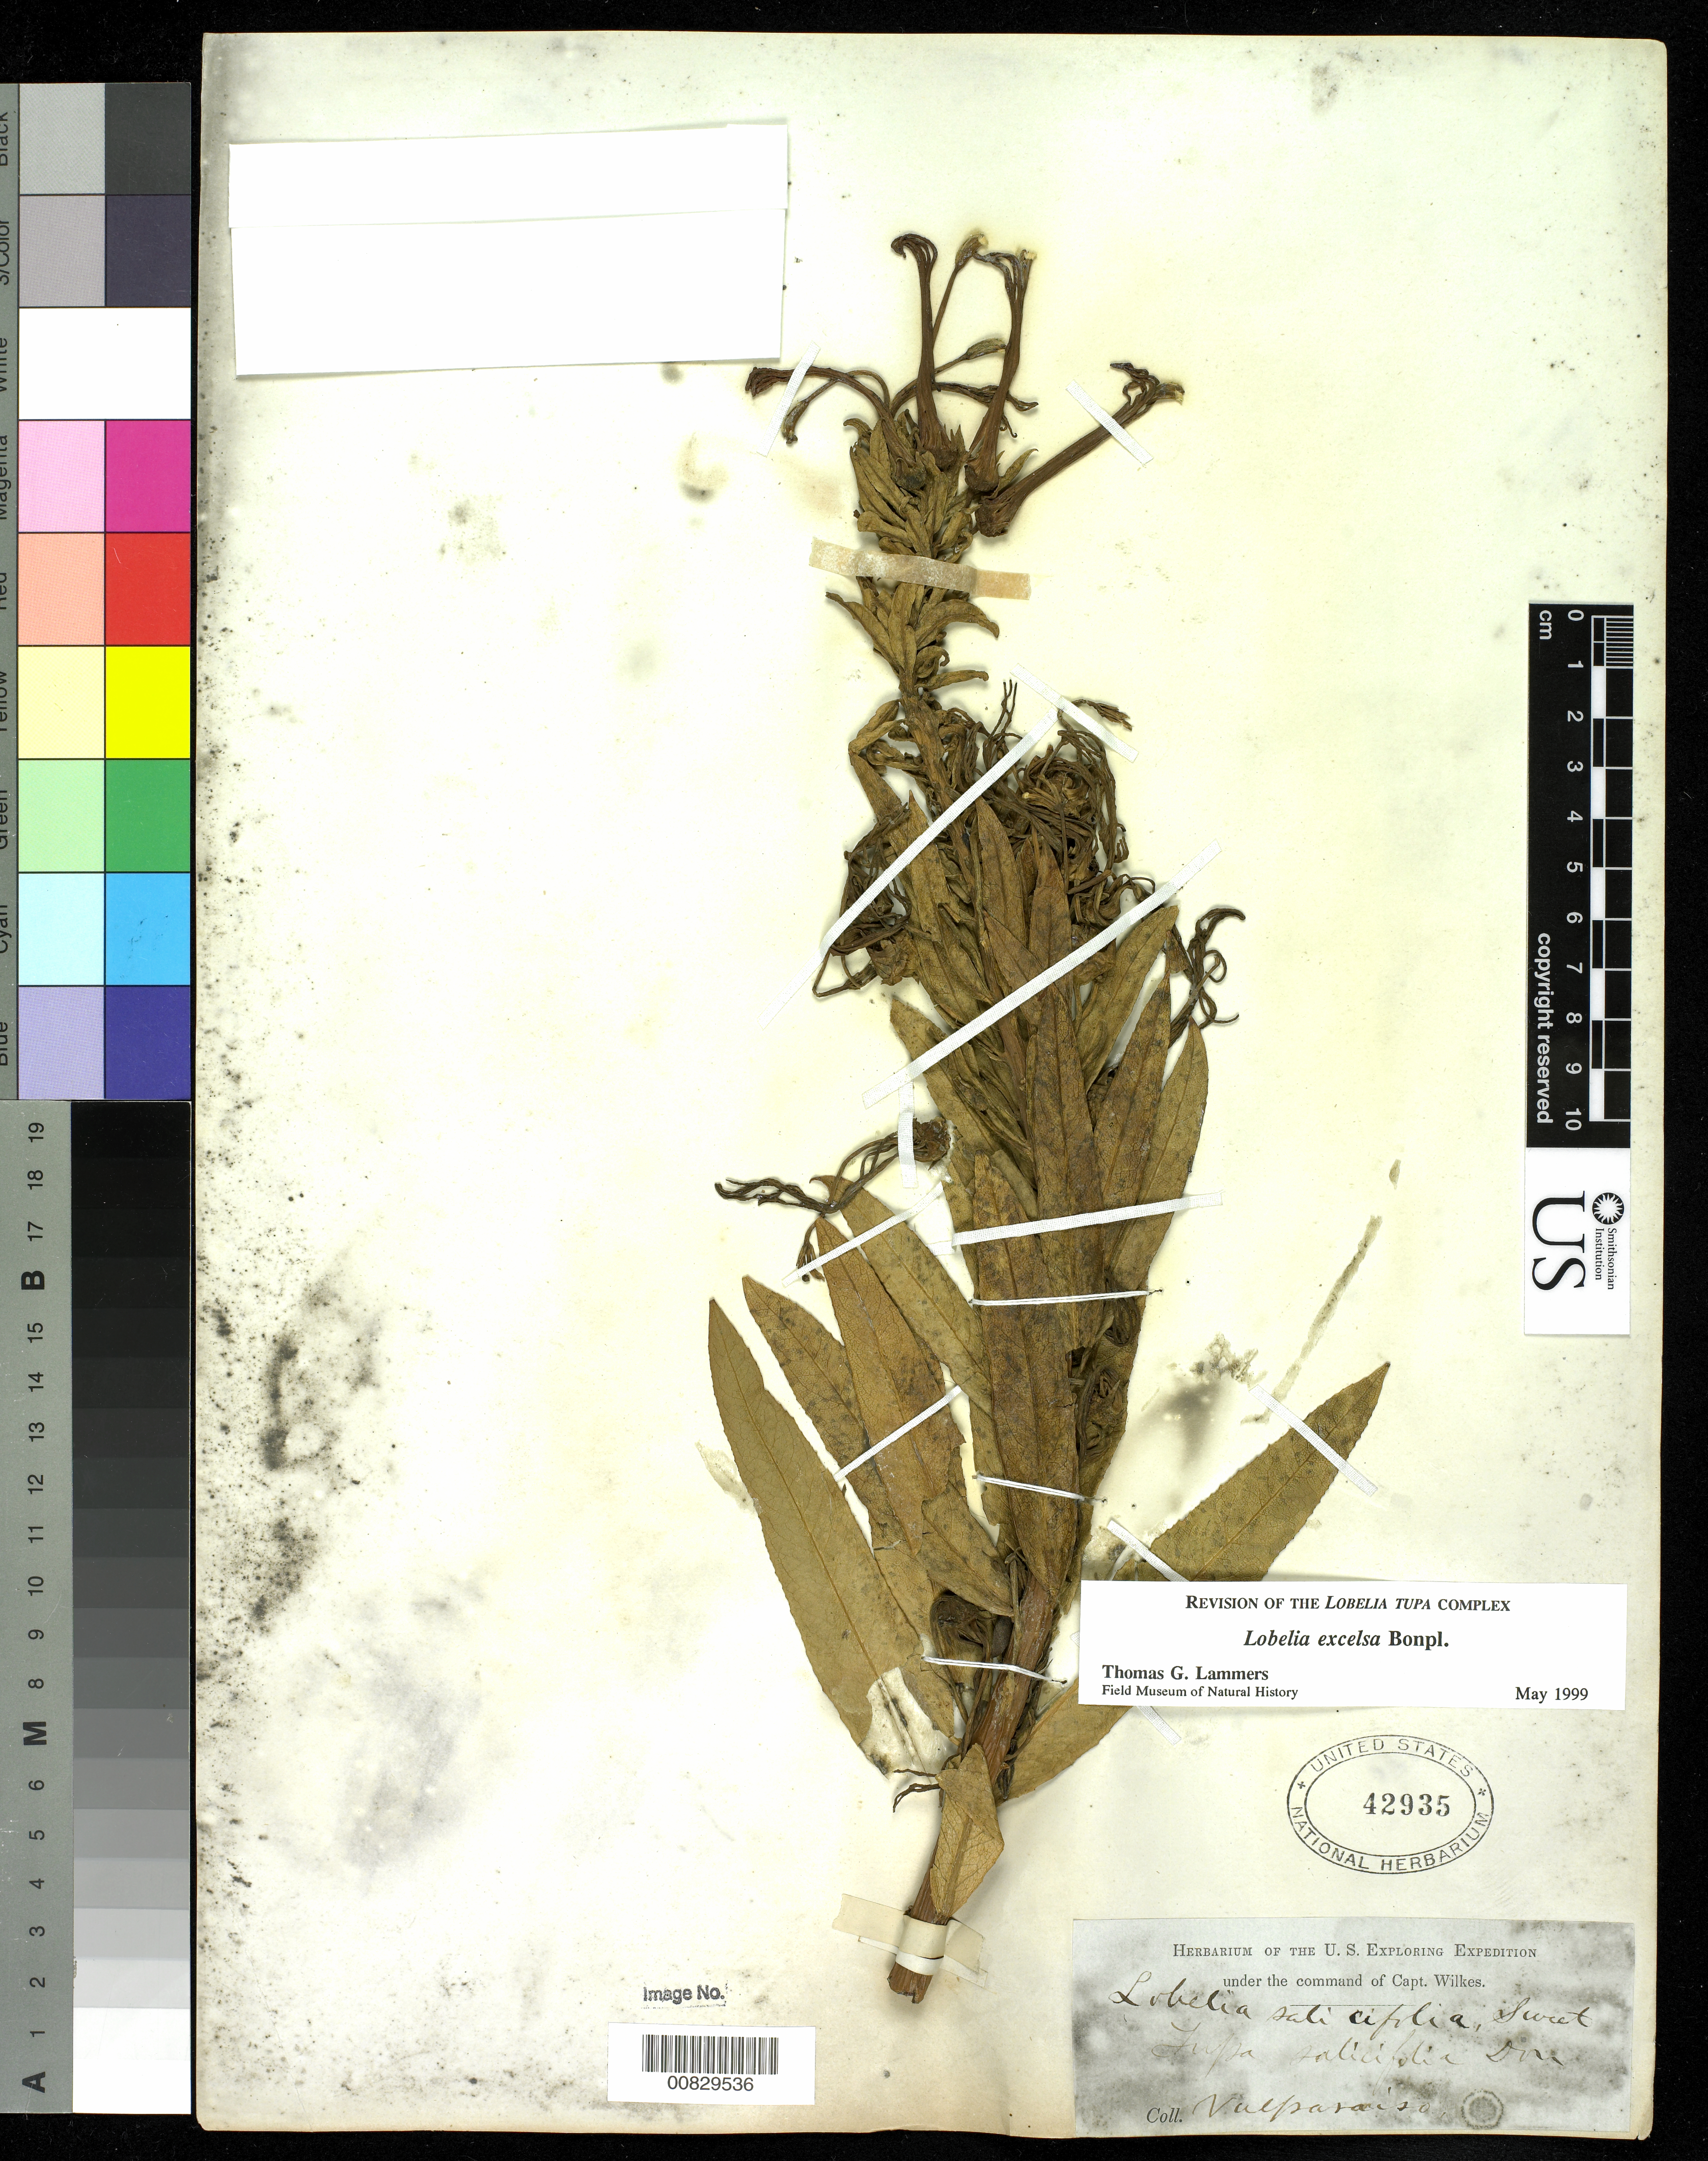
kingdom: Plantae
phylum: Tracheophyta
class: Magnoliopsida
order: Asterales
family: Campanulaceae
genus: Lobelia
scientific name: Lobelia excelsa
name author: L.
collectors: Wilkes Explor. Exped.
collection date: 1838/1842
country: Chile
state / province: Valparaíso (V)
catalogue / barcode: US 42935